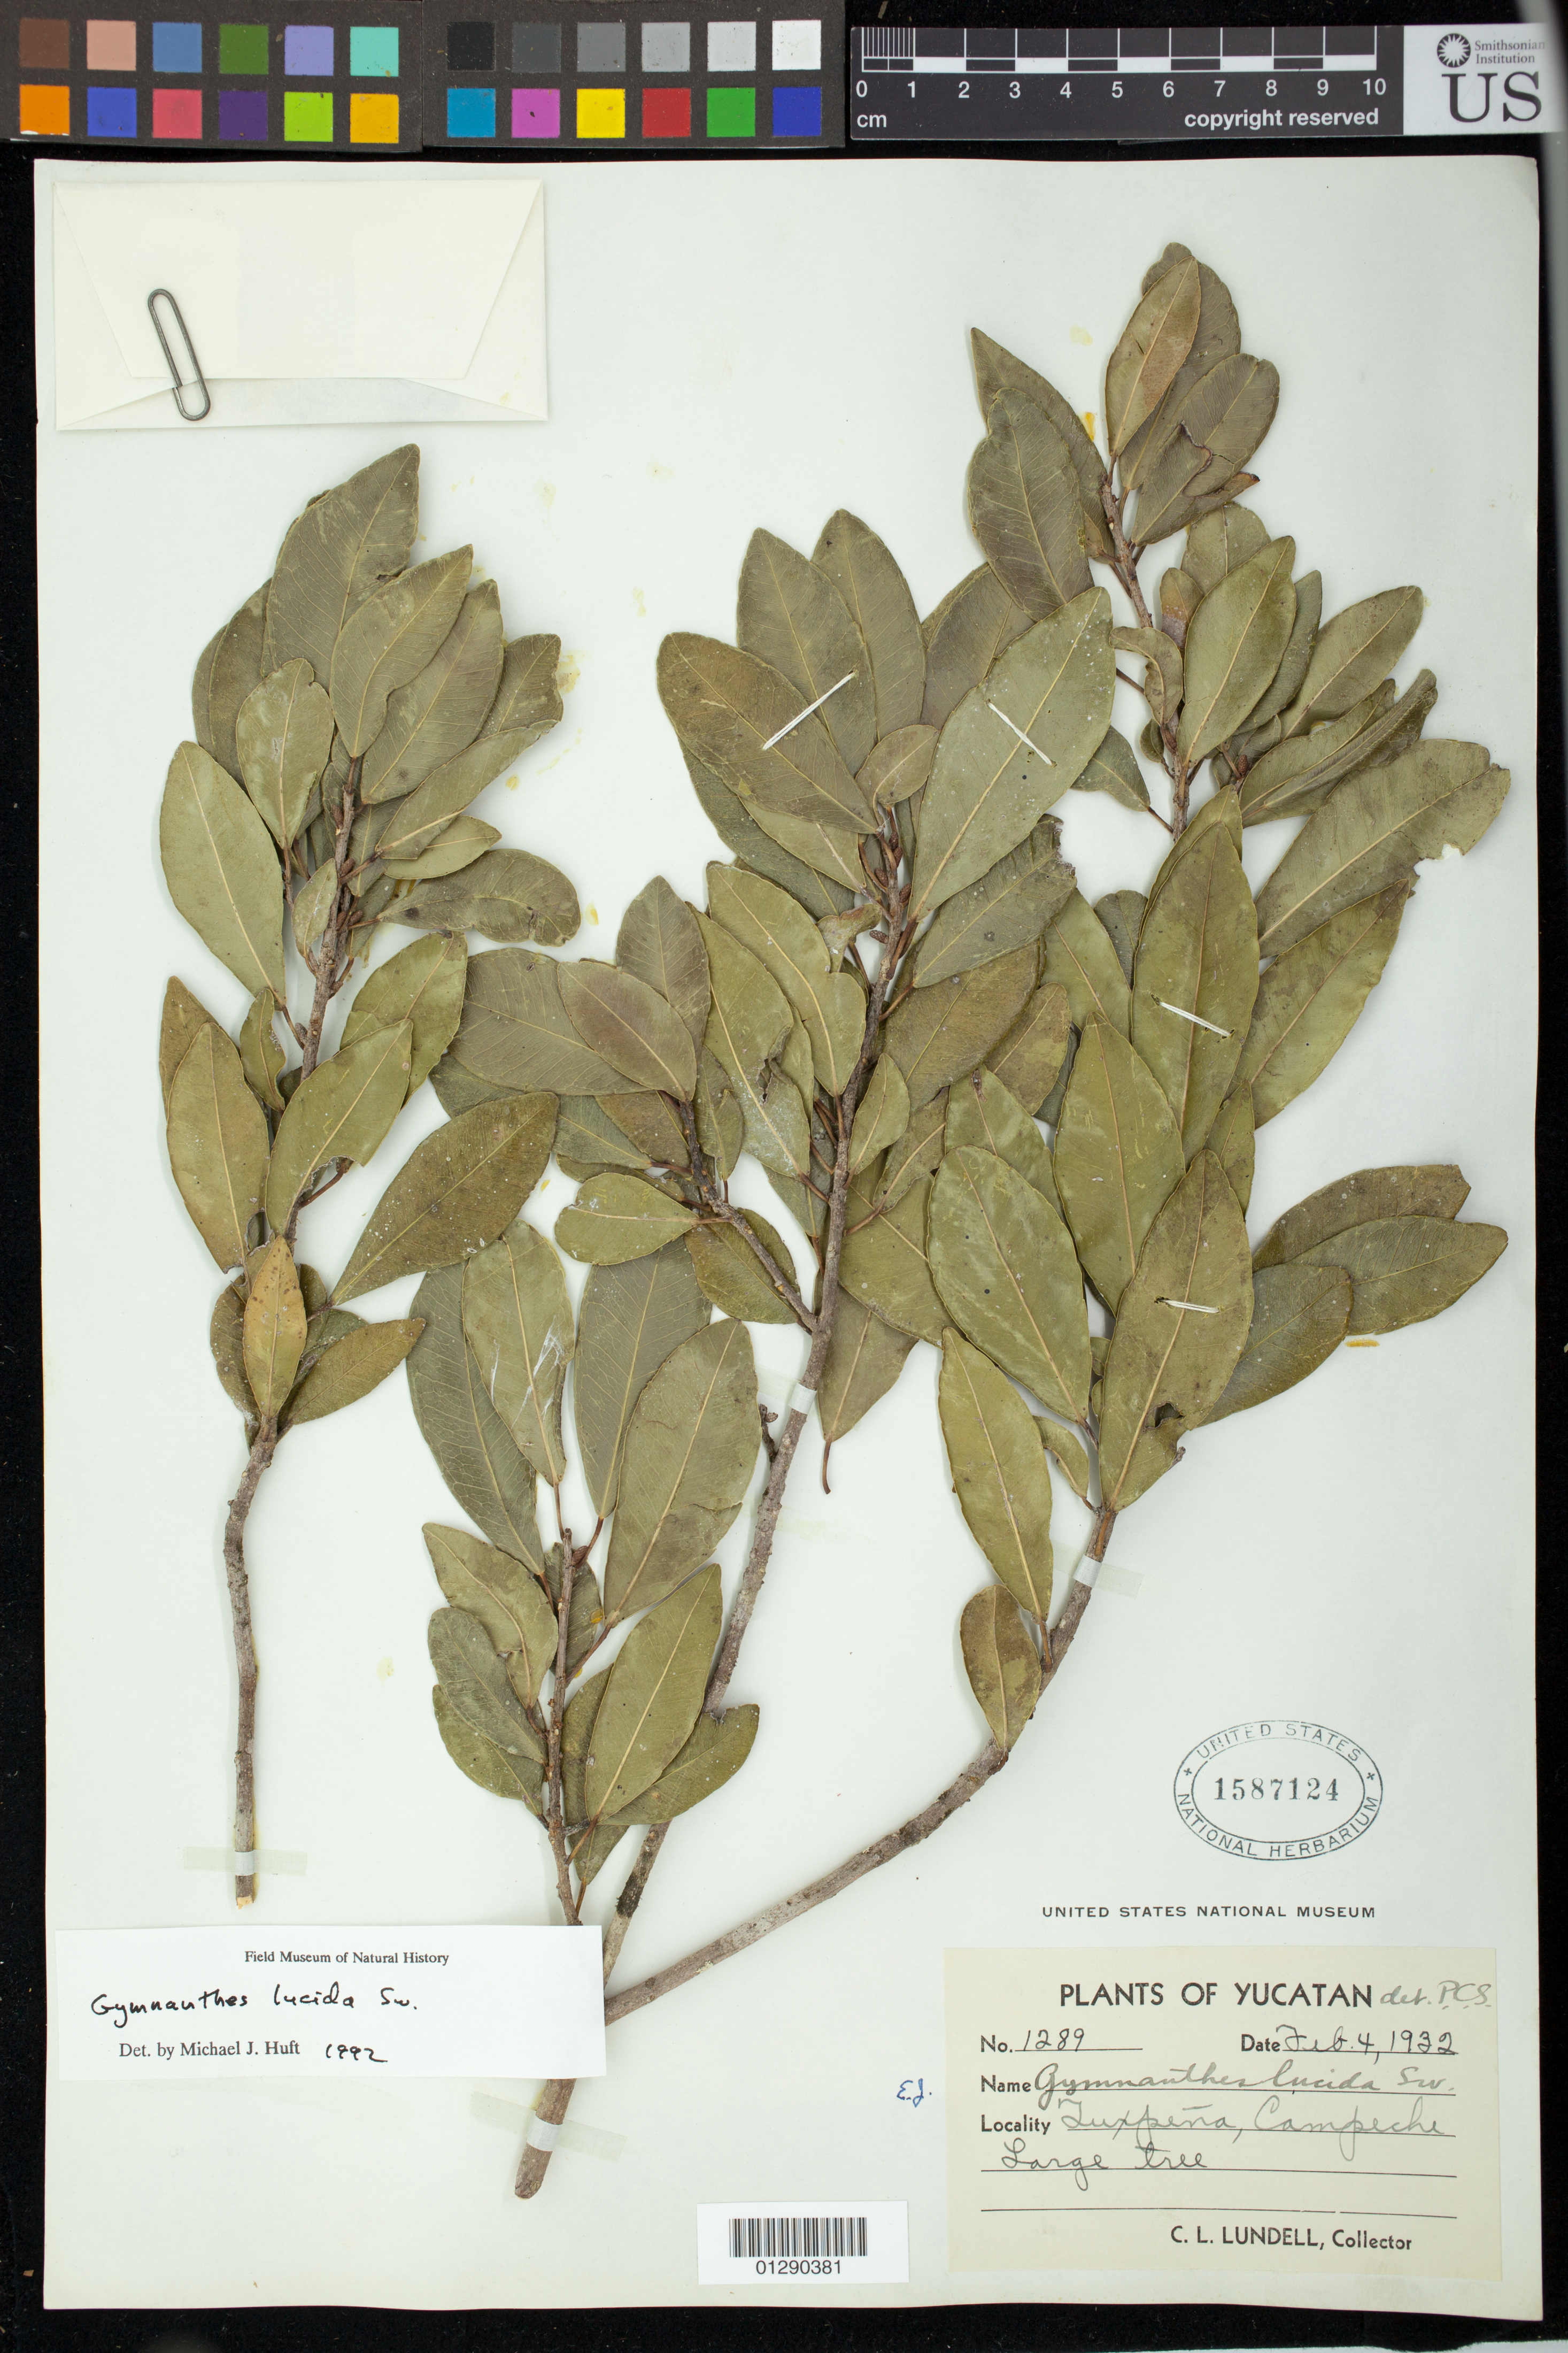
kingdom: Plantae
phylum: Tracheophyta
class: Magnoliopsida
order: Malpighiales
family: Euphorbiaceae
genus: Gymnanthes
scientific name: Gymnanthes lucida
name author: Sw.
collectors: C. L. Lundell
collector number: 1289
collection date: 1932-02-04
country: Mexico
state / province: Yucatan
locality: Tuxpena, Campeche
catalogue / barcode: US 1587124